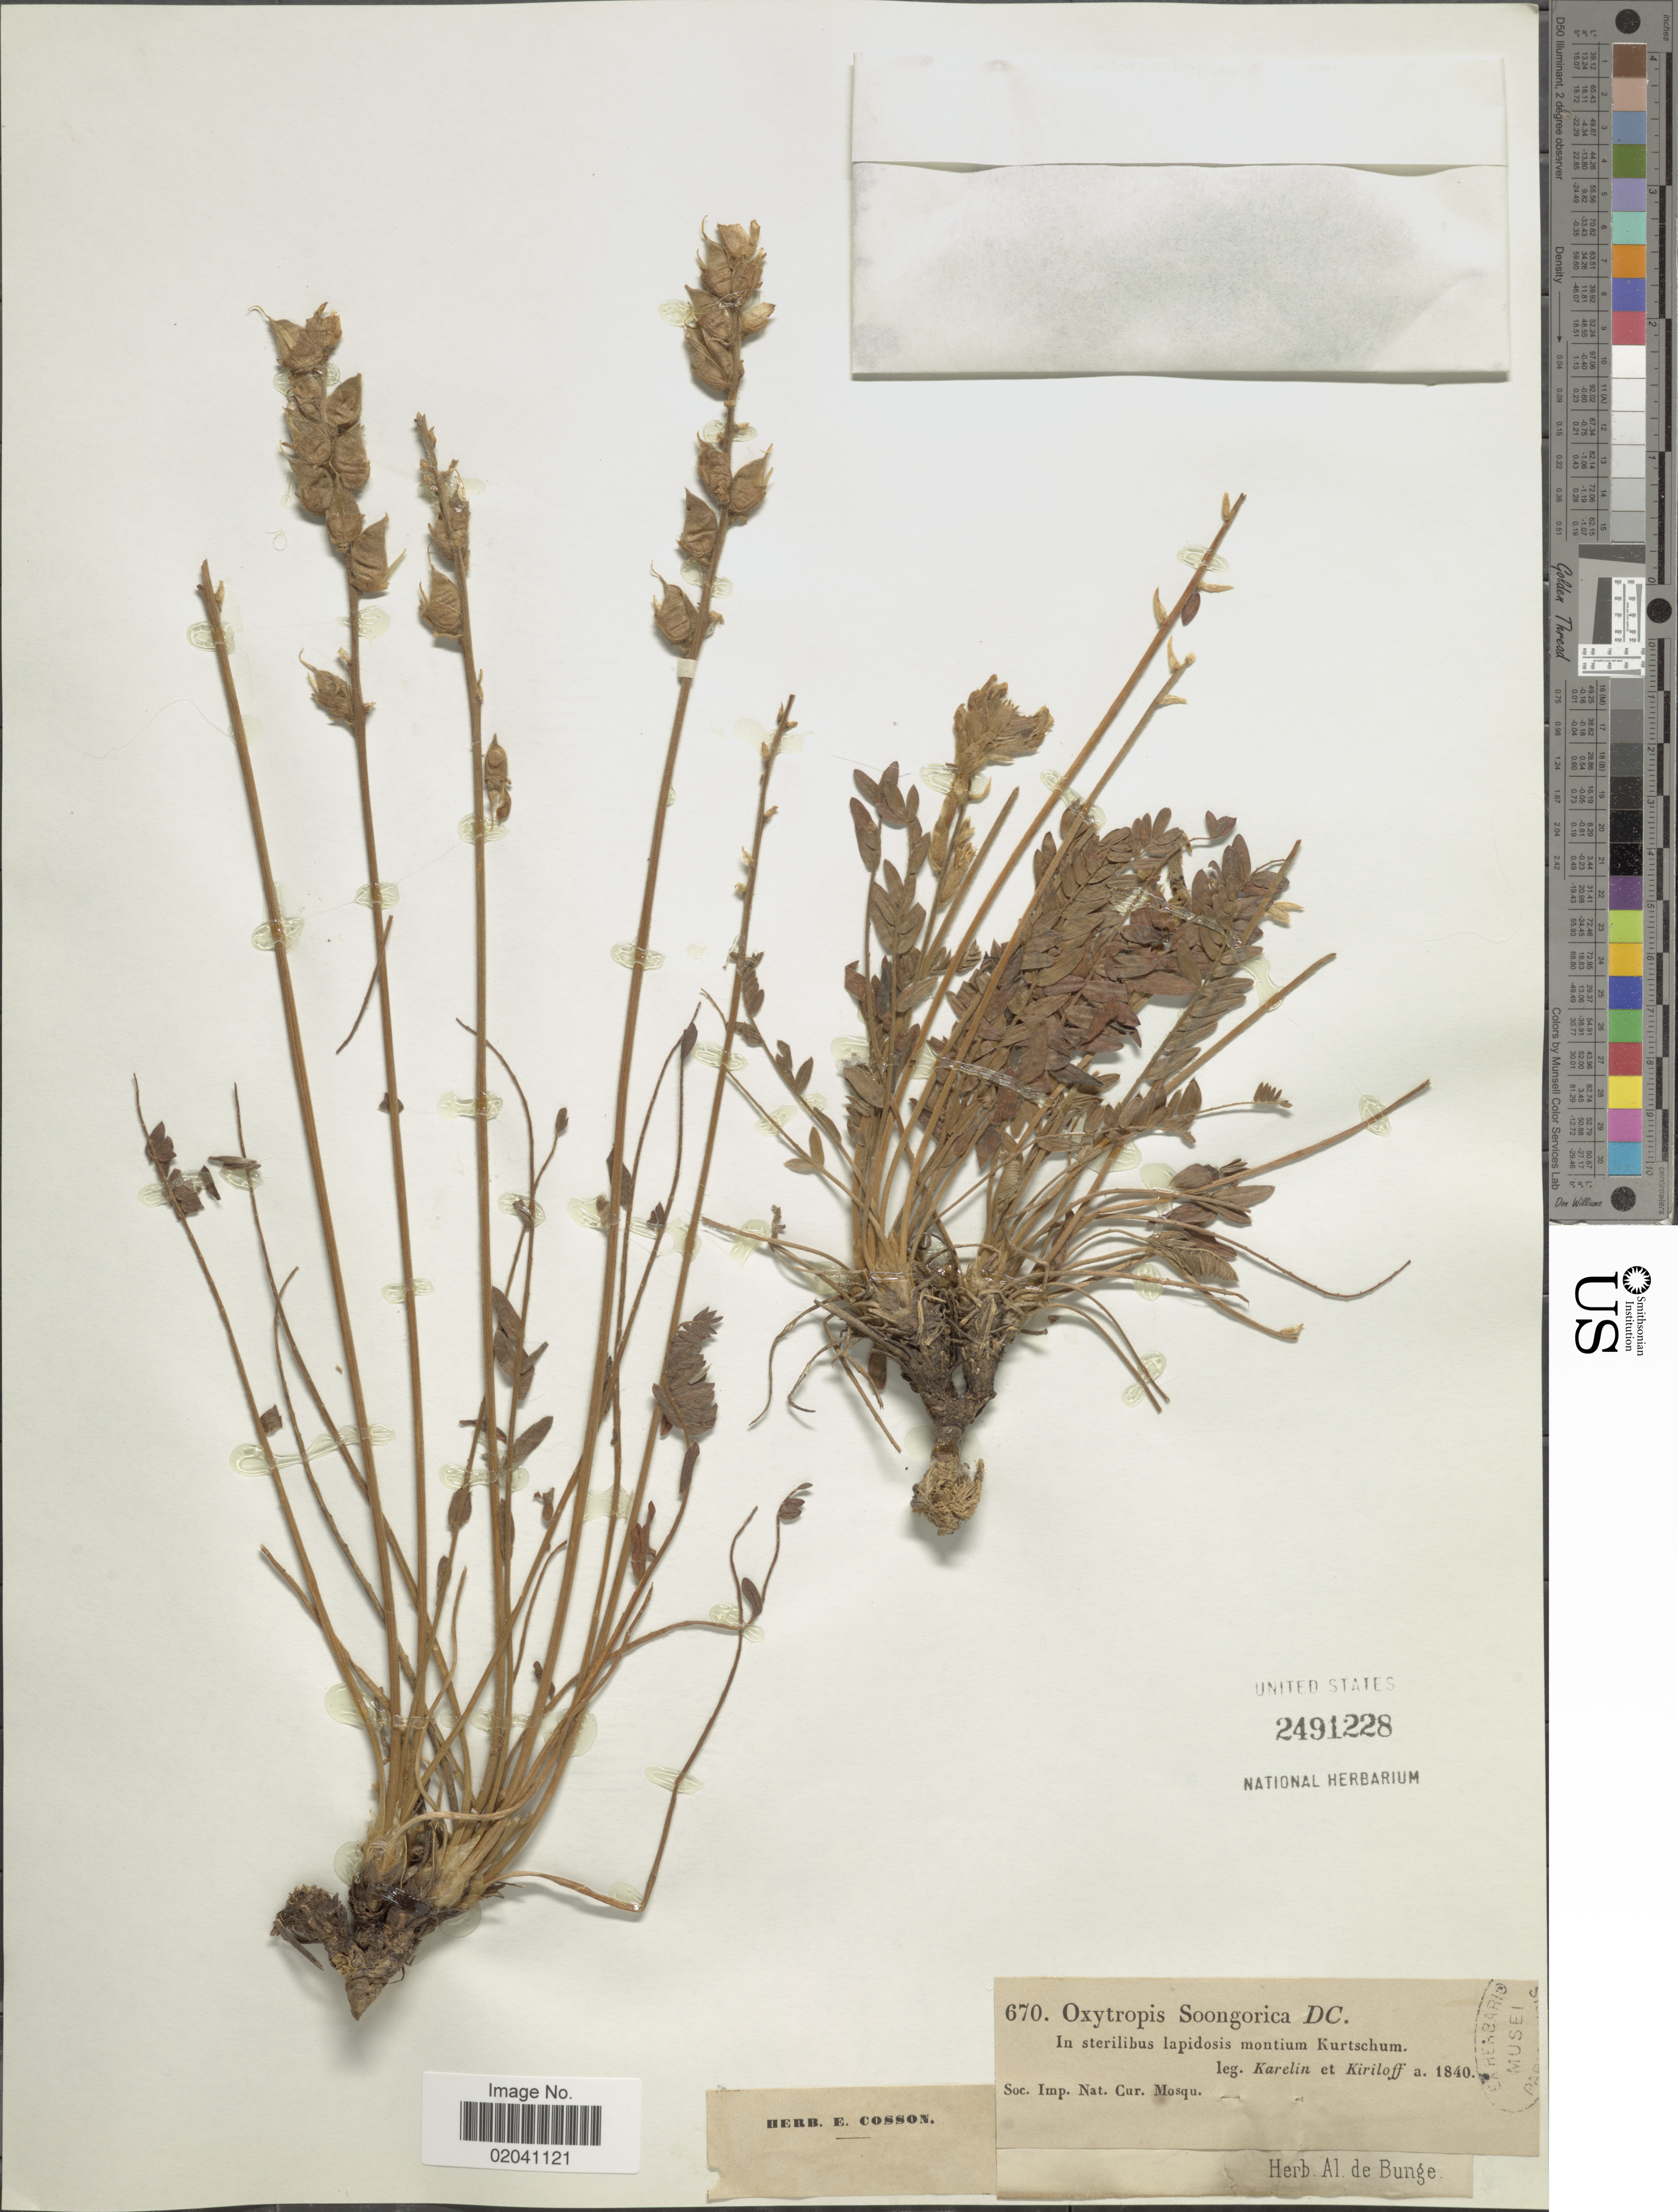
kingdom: Plantae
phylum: Tracheophyta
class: Magnoliopsida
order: Fabales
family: Fabaceae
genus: Oxytropis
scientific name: Oxytropis songorica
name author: (Pall.) DC.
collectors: Karelin & Kiriloff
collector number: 670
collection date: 1840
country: Russian Federation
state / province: Moscow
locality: Soc. Imp. nat. Cur. Mosqu.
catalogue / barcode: US 2491228